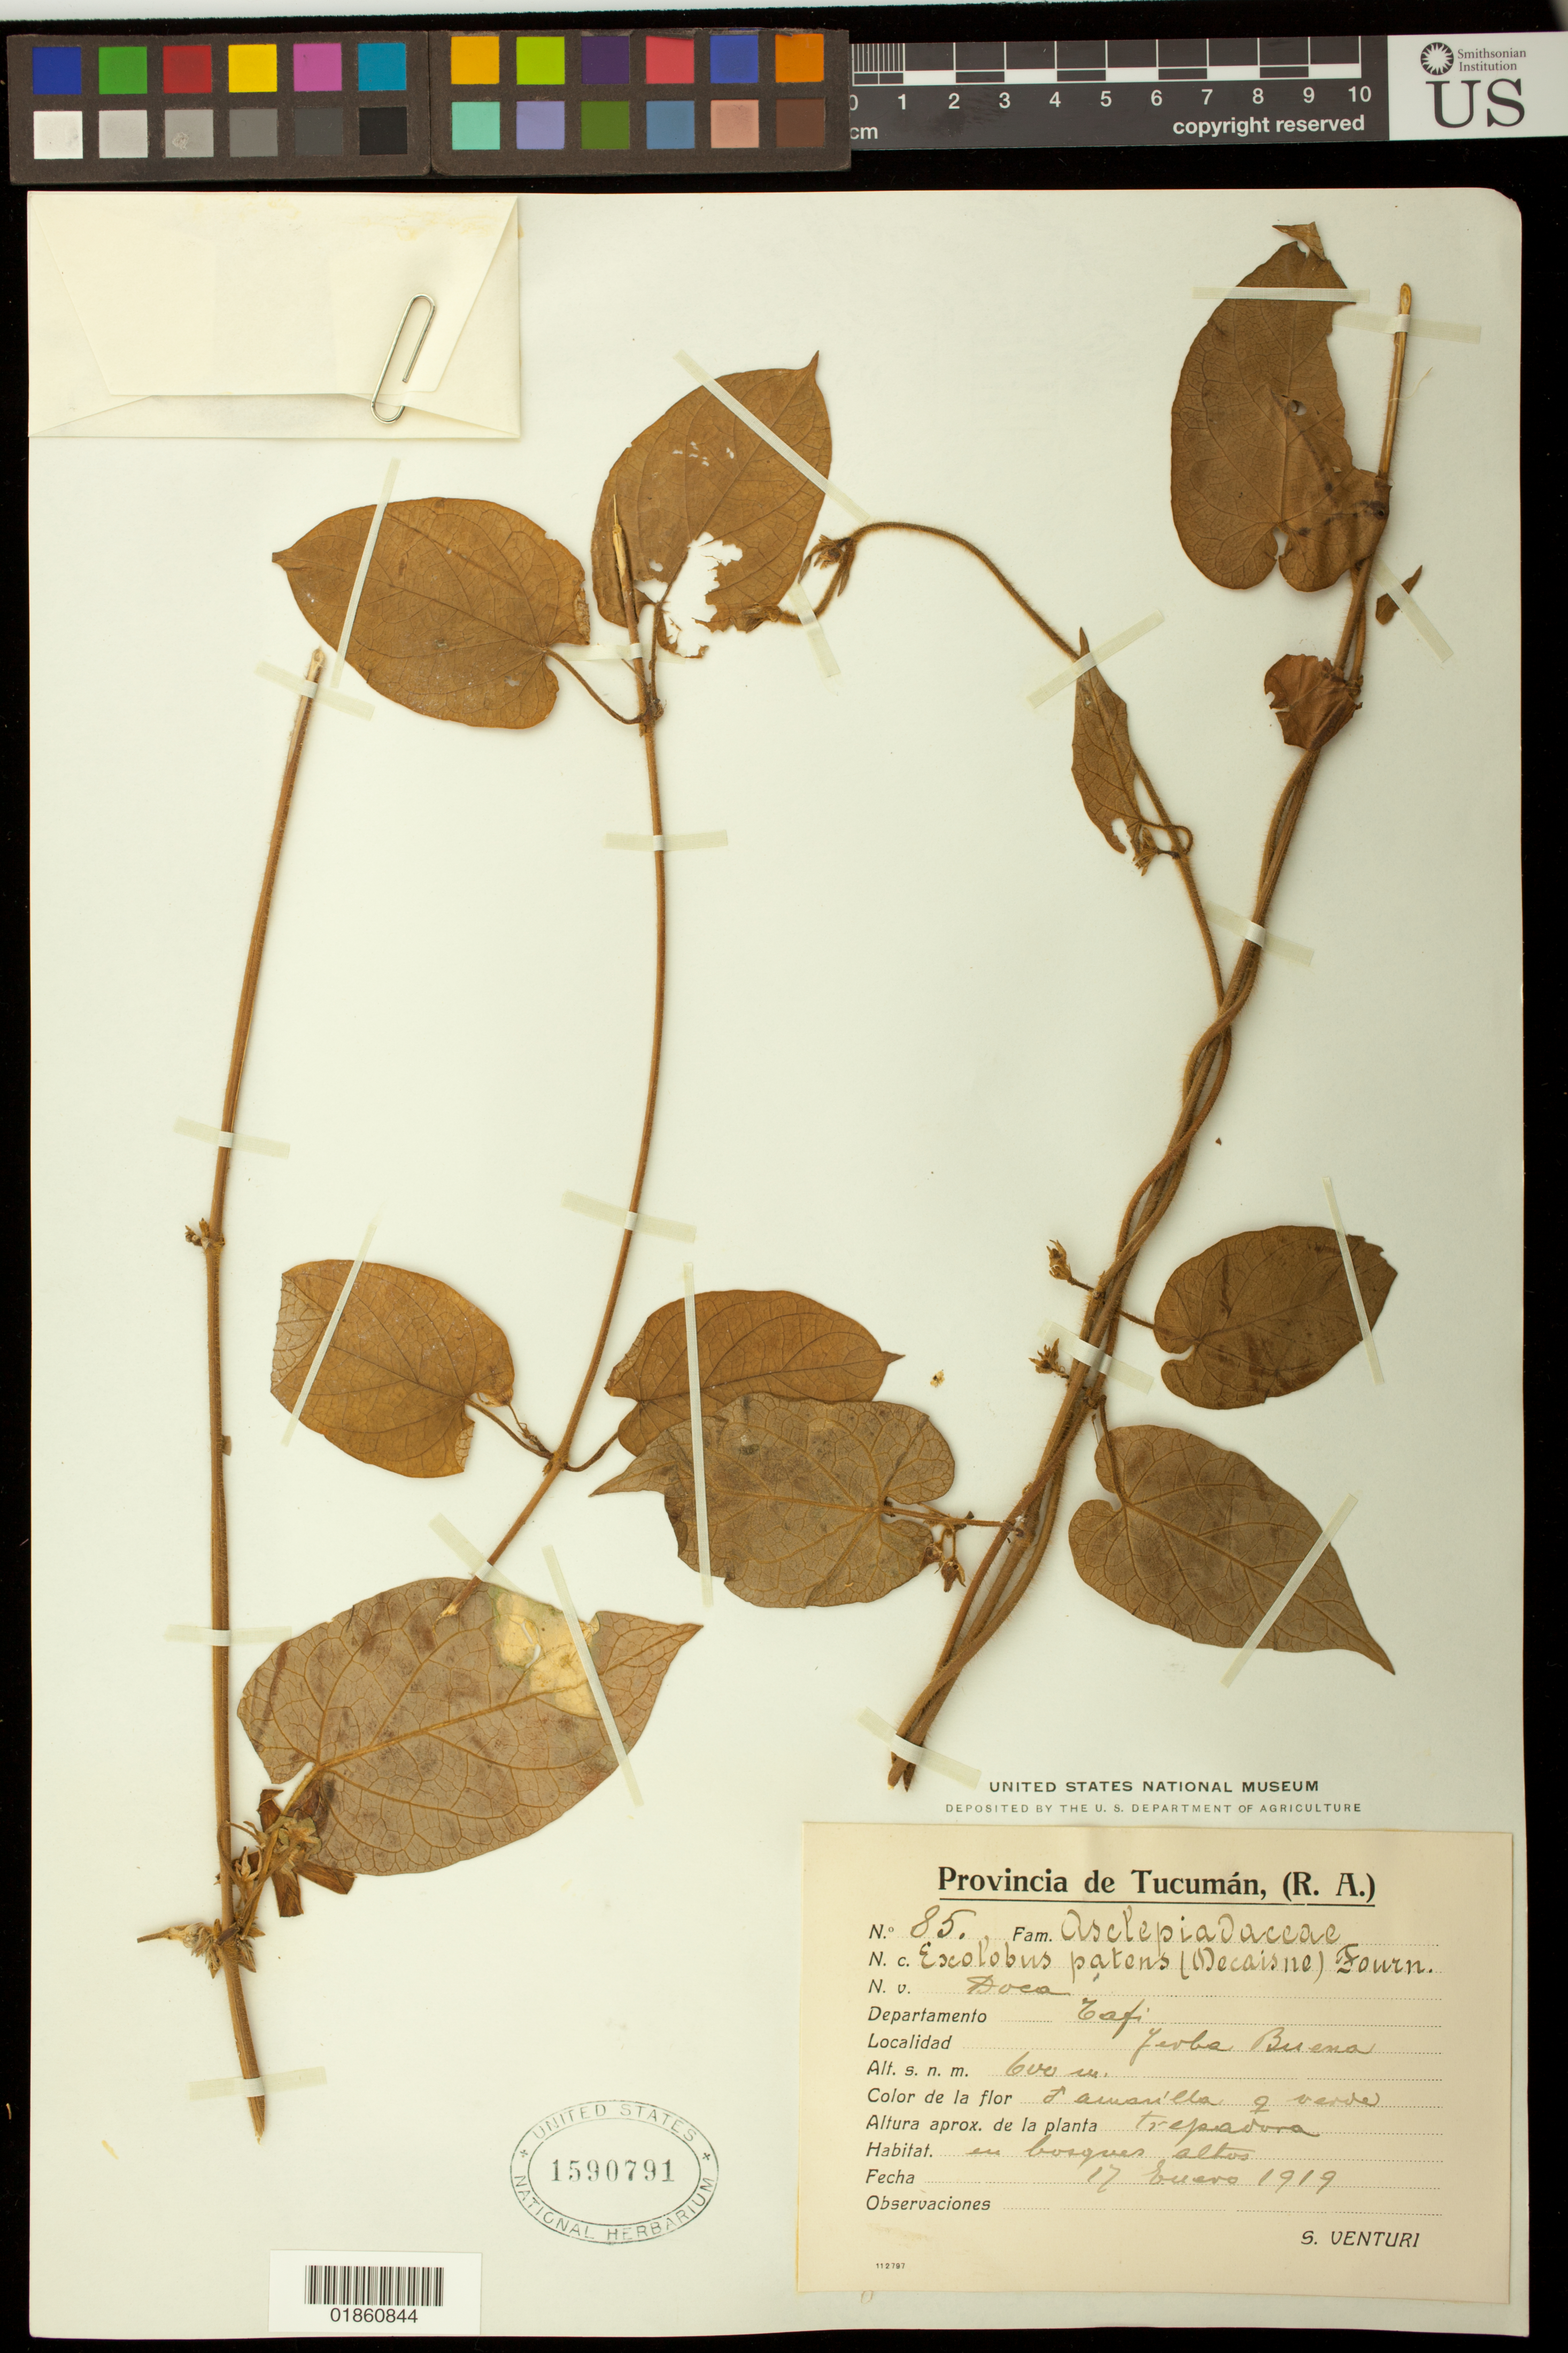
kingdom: Plantae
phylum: Tracheophyta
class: Magnoliopsida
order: Gentianales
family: Apocynaceae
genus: Gonolobus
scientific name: Gonolobus patens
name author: Decne.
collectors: S. Venturi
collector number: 85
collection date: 1919-01-17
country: Argentina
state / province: Tucuman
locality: Yerba Buena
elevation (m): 600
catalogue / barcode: US 1590791